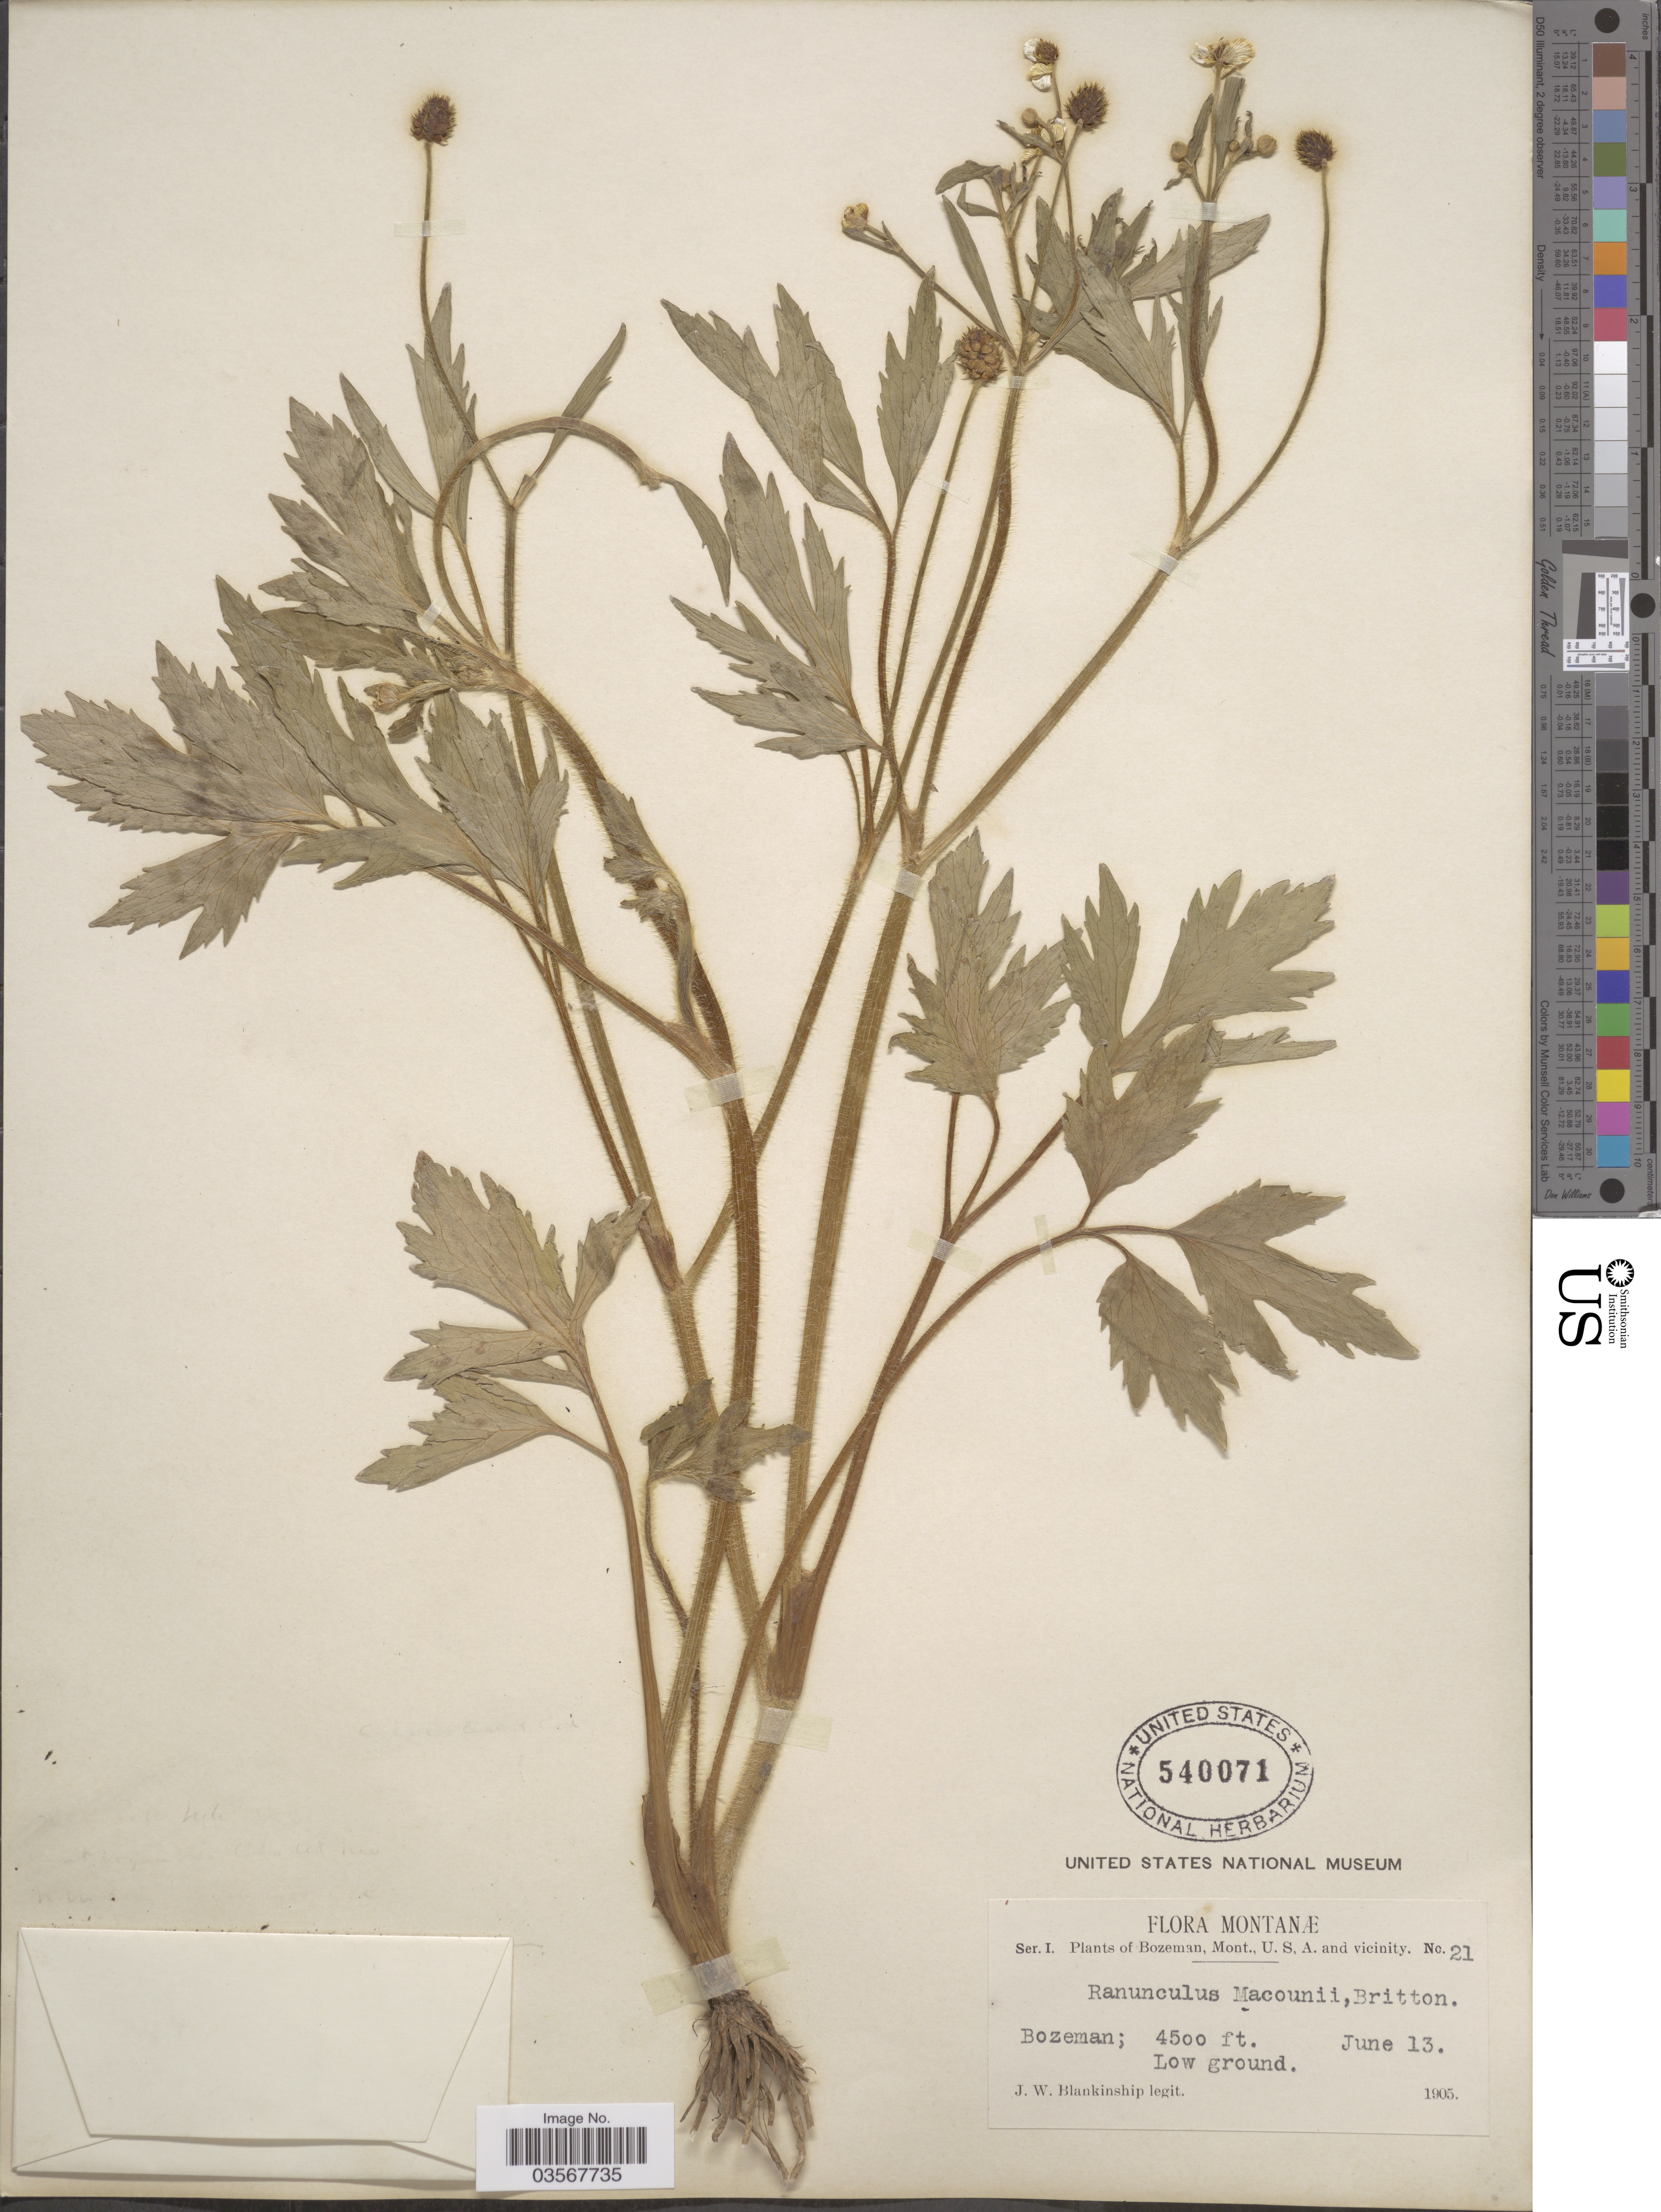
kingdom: Plantae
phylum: Tracheophyta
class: Magnoliopsida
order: Ranunculales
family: Ranunculaceae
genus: Ranunculus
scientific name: Ranunculus macounii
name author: Britton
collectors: J. W. Blankinship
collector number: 21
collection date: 1905-06-13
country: United States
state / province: Montana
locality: Bozeman, U.S.A. and vicinity.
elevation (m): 1372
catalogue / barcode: US 540071